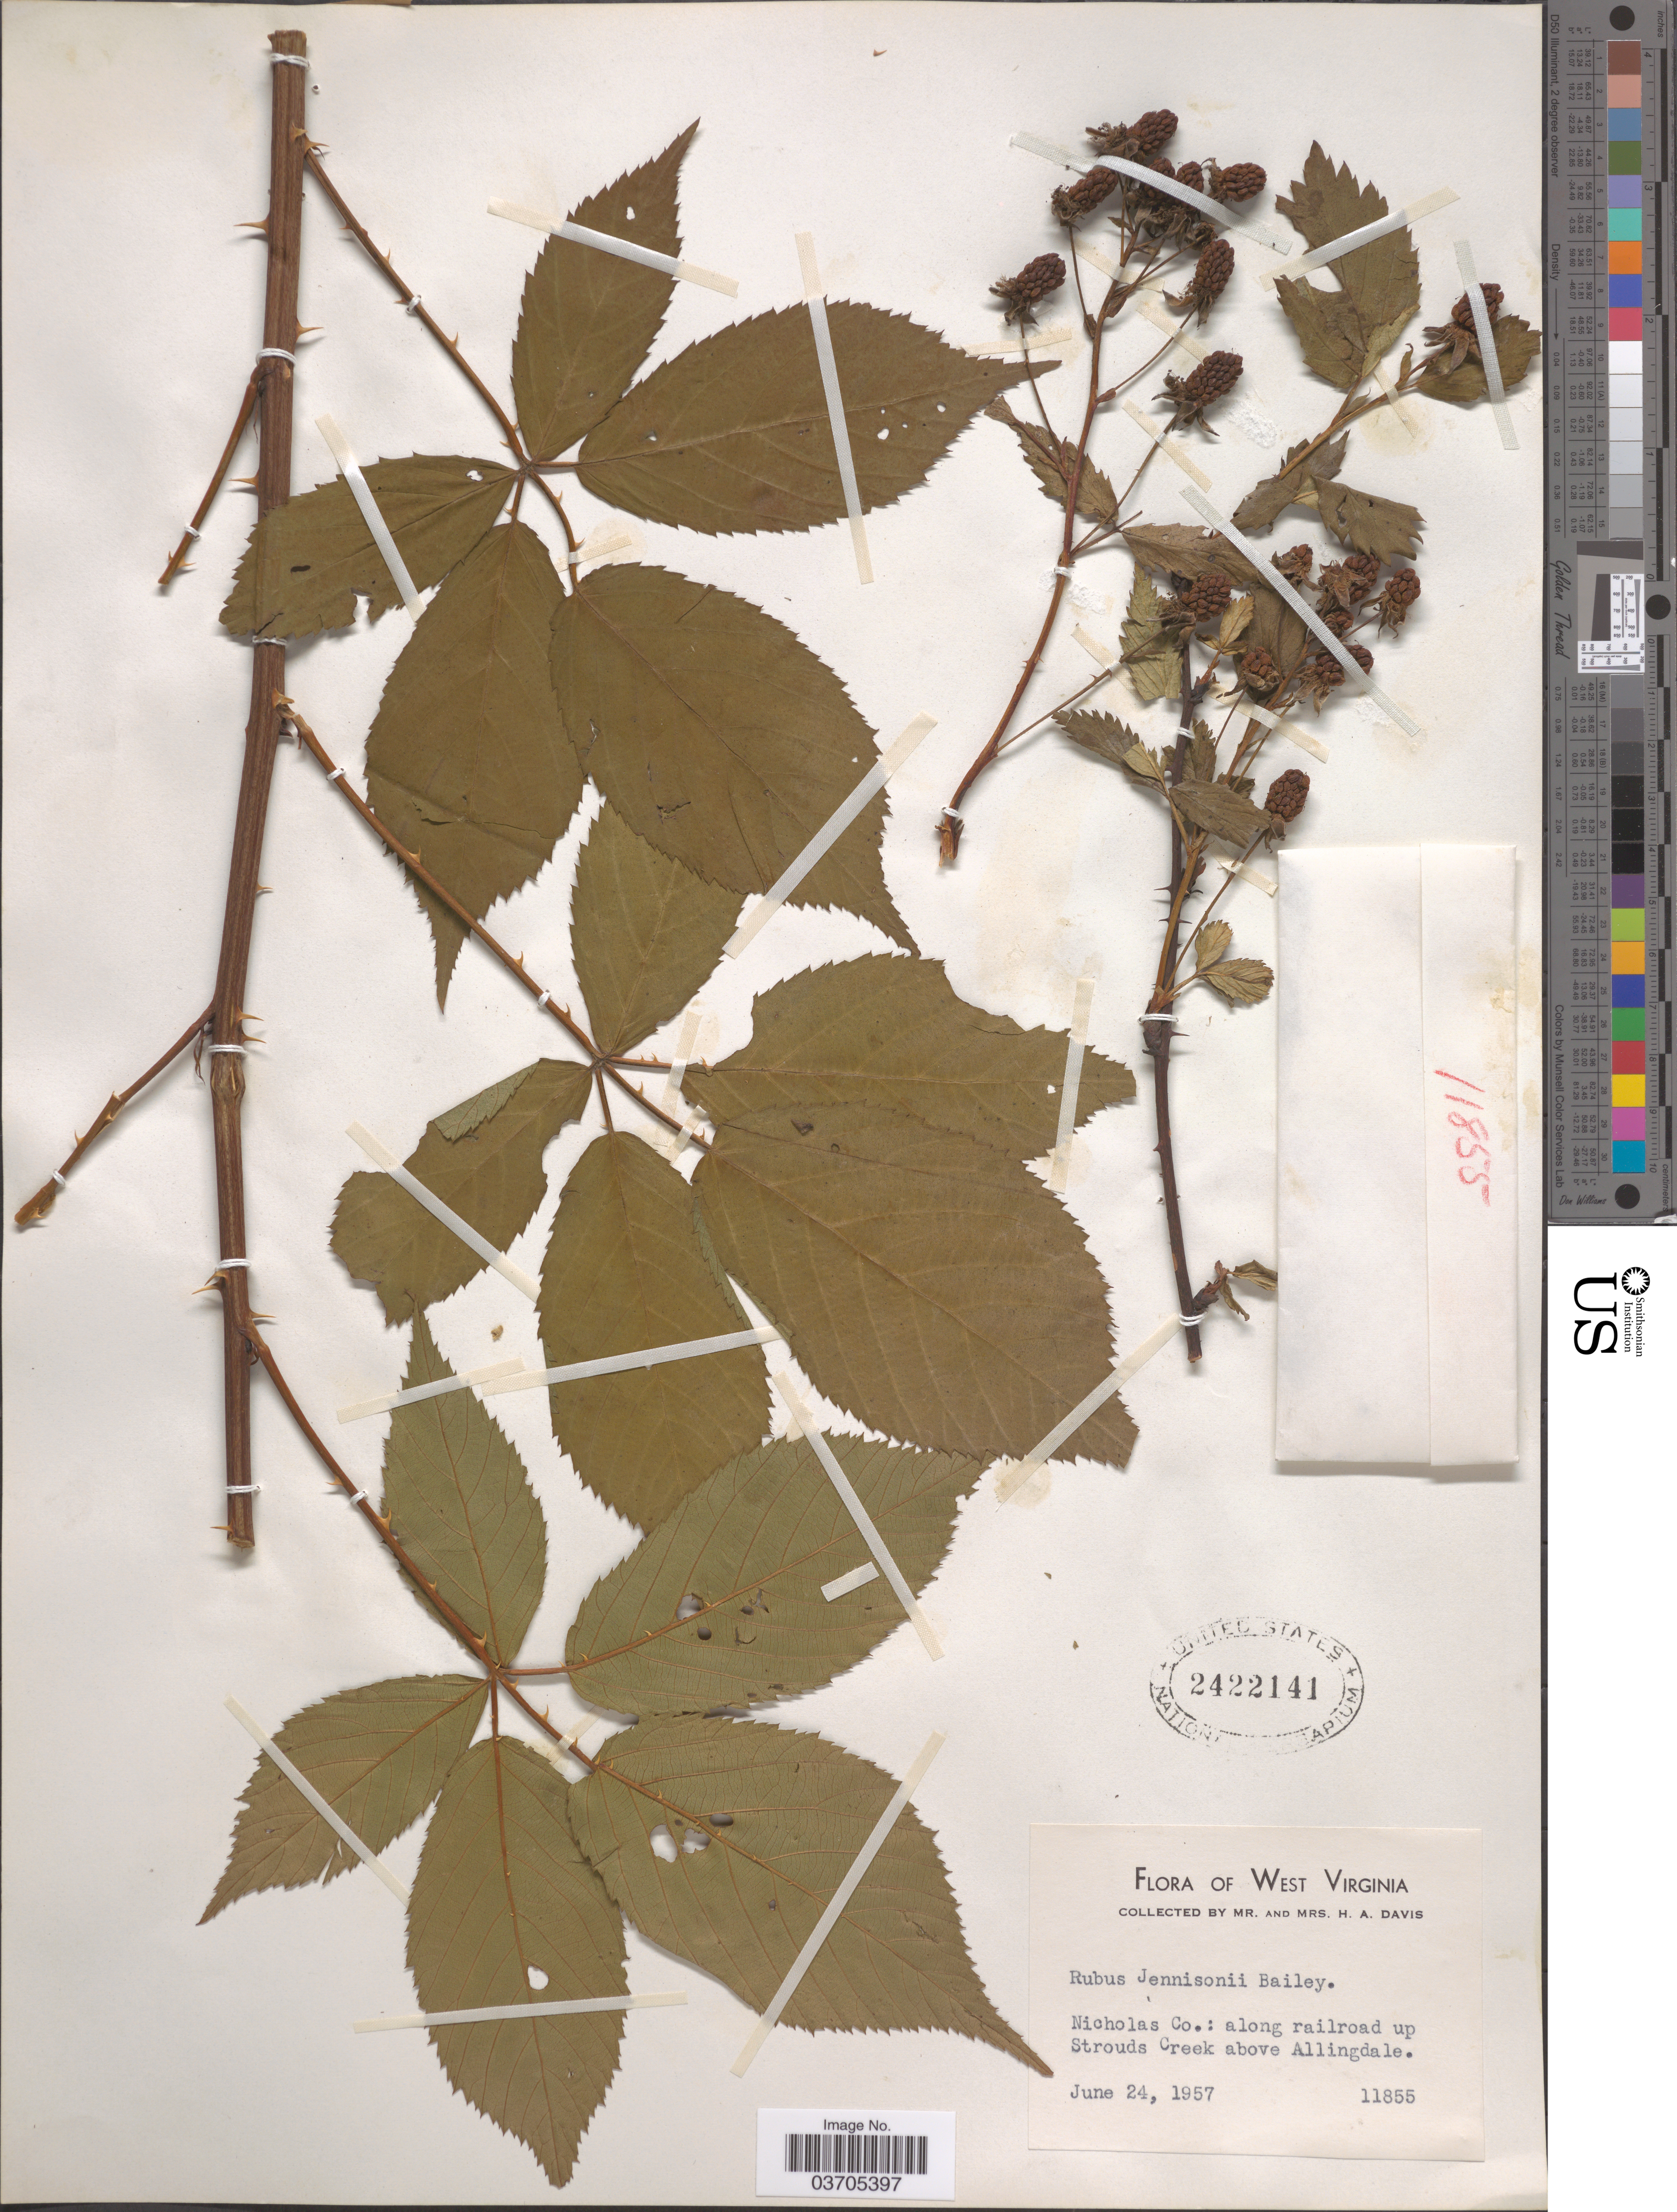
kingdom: Plantae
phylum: Tracheophyta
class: Magnoliopsida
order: Rosales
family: Rosaceae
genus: Rubus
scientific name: Rubus jennisonii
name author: L.H. Bailey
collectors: H. Davis & H. Davis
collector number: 11855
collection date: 1957-06-24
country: United States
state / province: West Virginia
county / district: Nicholas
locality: Nicholas Co.: along railroad up Strouds Creek above Allingdale.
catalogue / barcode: US 2422141